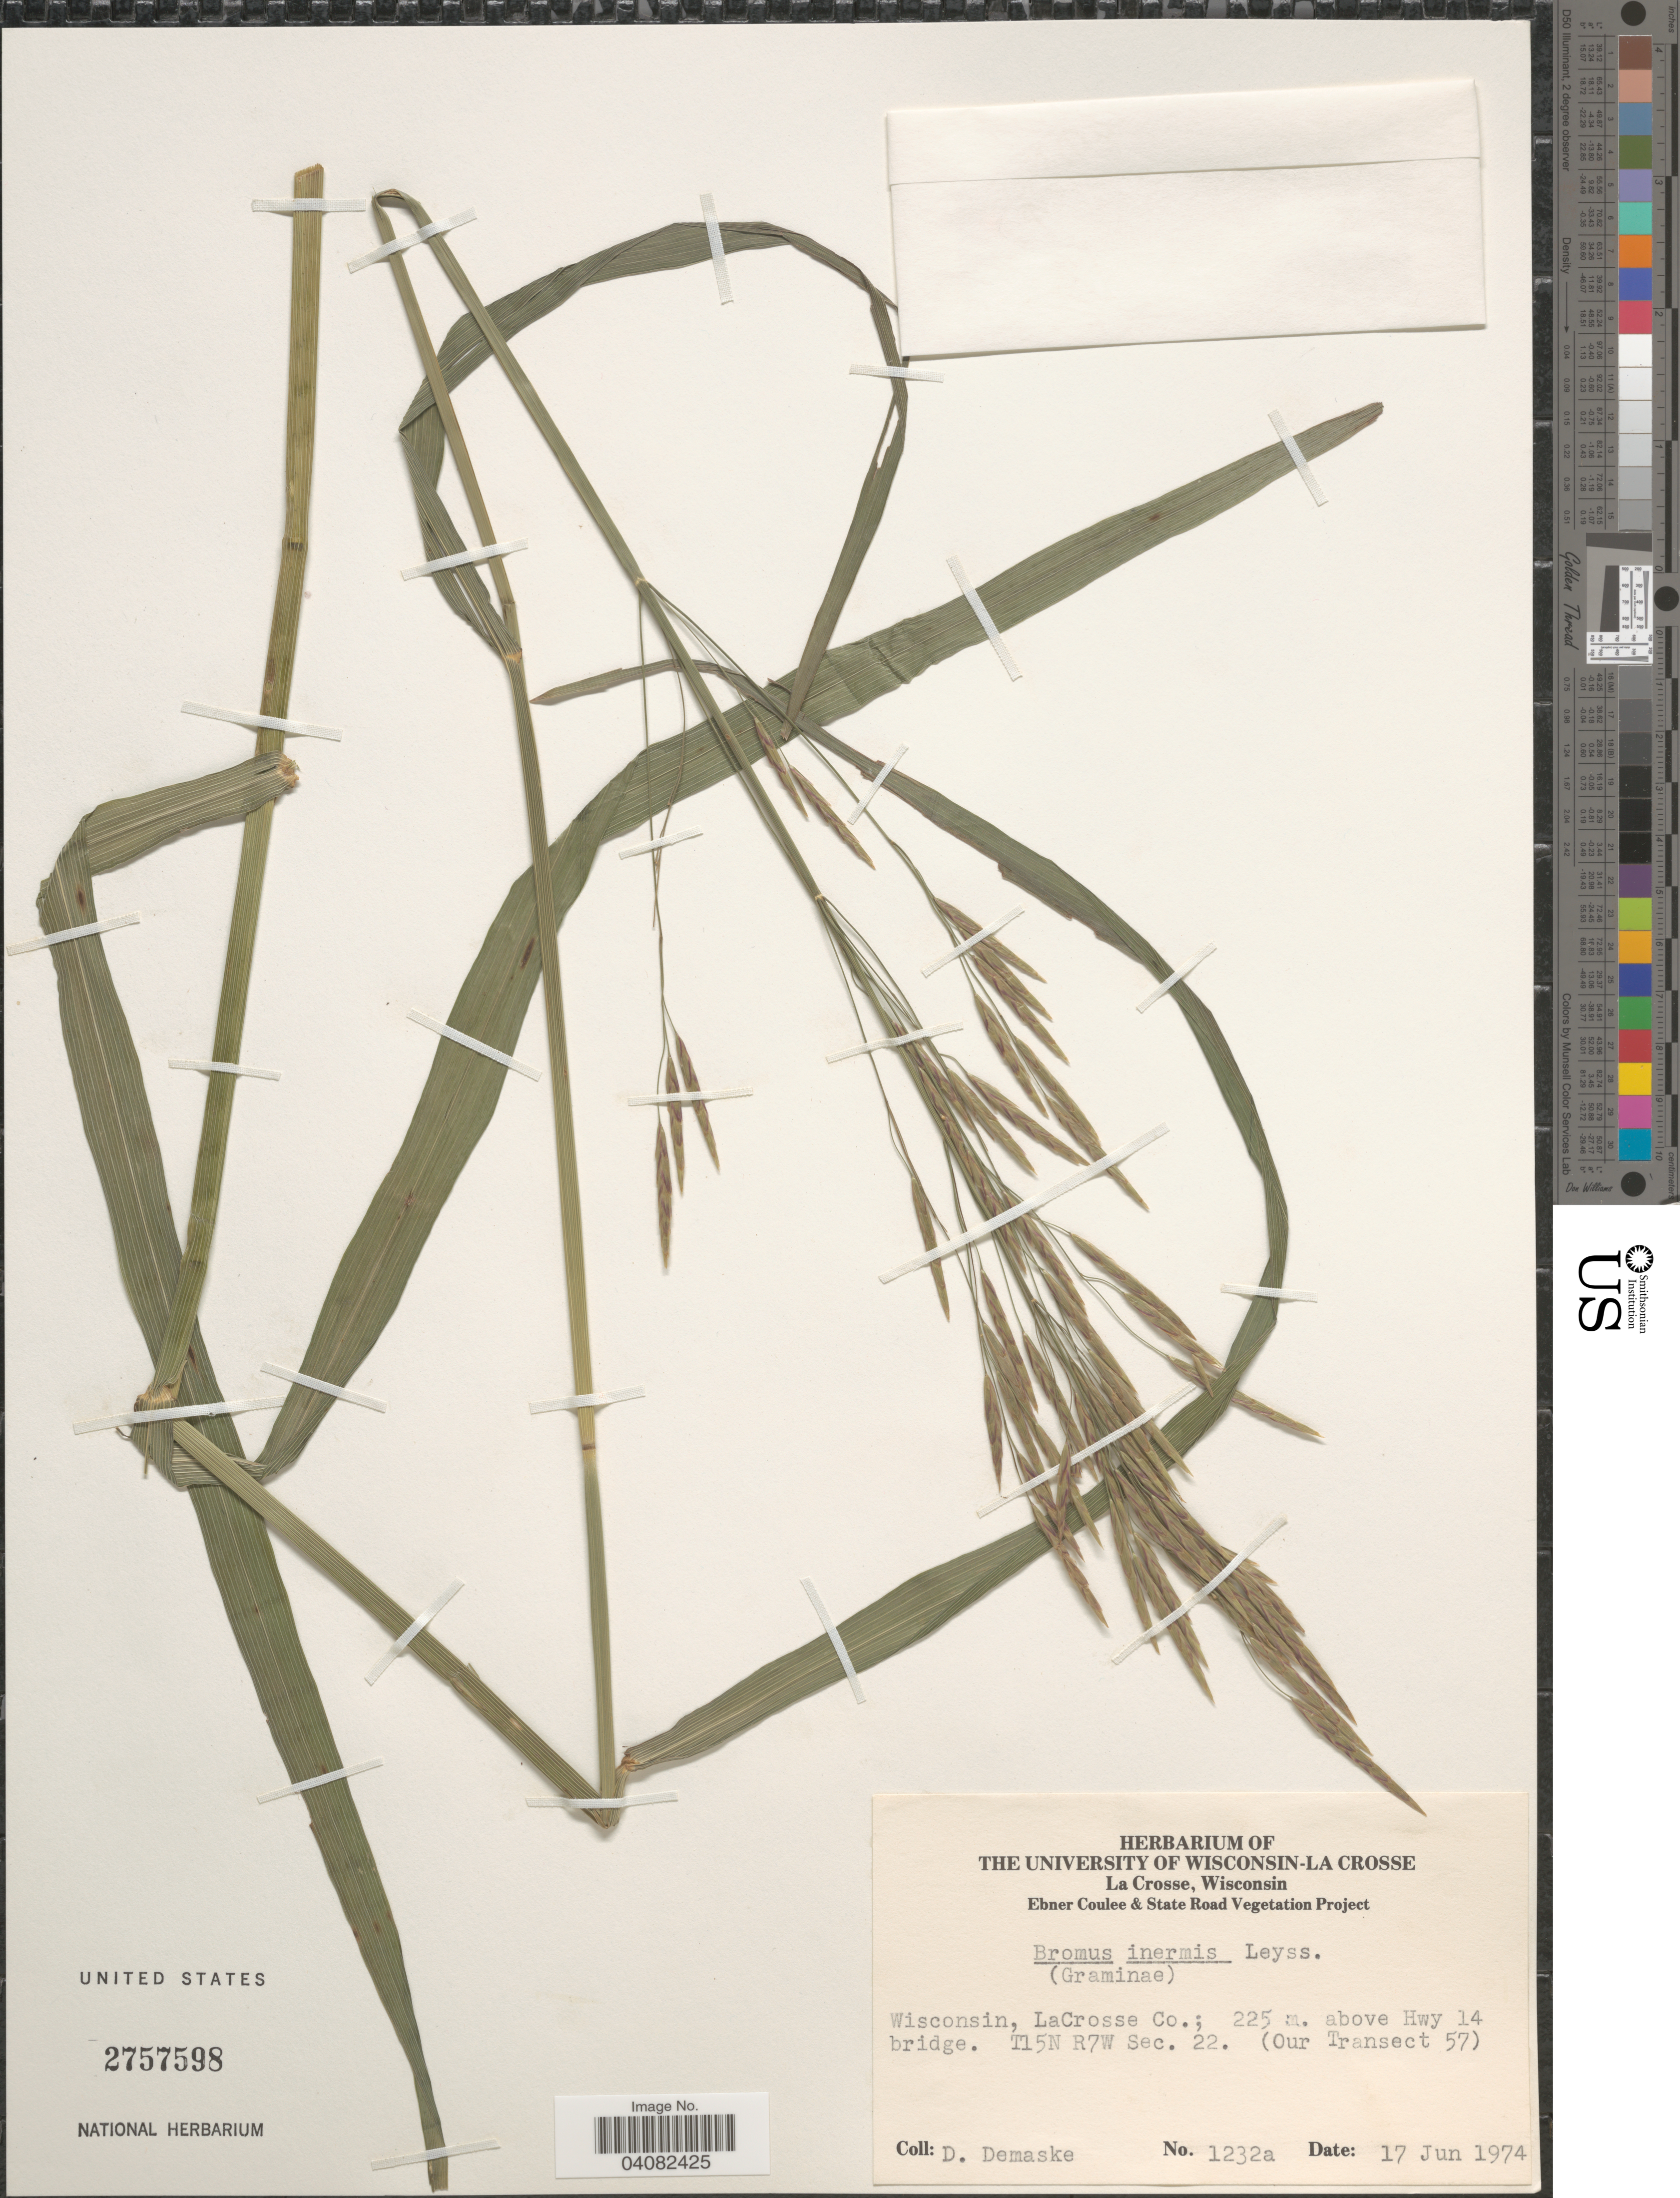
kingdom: Plantae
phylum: Tracheophyta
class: Liliopsida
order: Poales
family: Poaceae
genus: Bromus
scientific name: Bromus inermis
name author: Leyss.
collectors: D. Demaske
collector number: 1232a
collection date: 1974-06-17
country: United States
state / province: Wisconsin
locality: LaCrosse Co.; 225 m. above Hwy 14 bridge. T15N R7W Sec. 22. (Our Transect 57).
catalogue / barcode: US 2757598